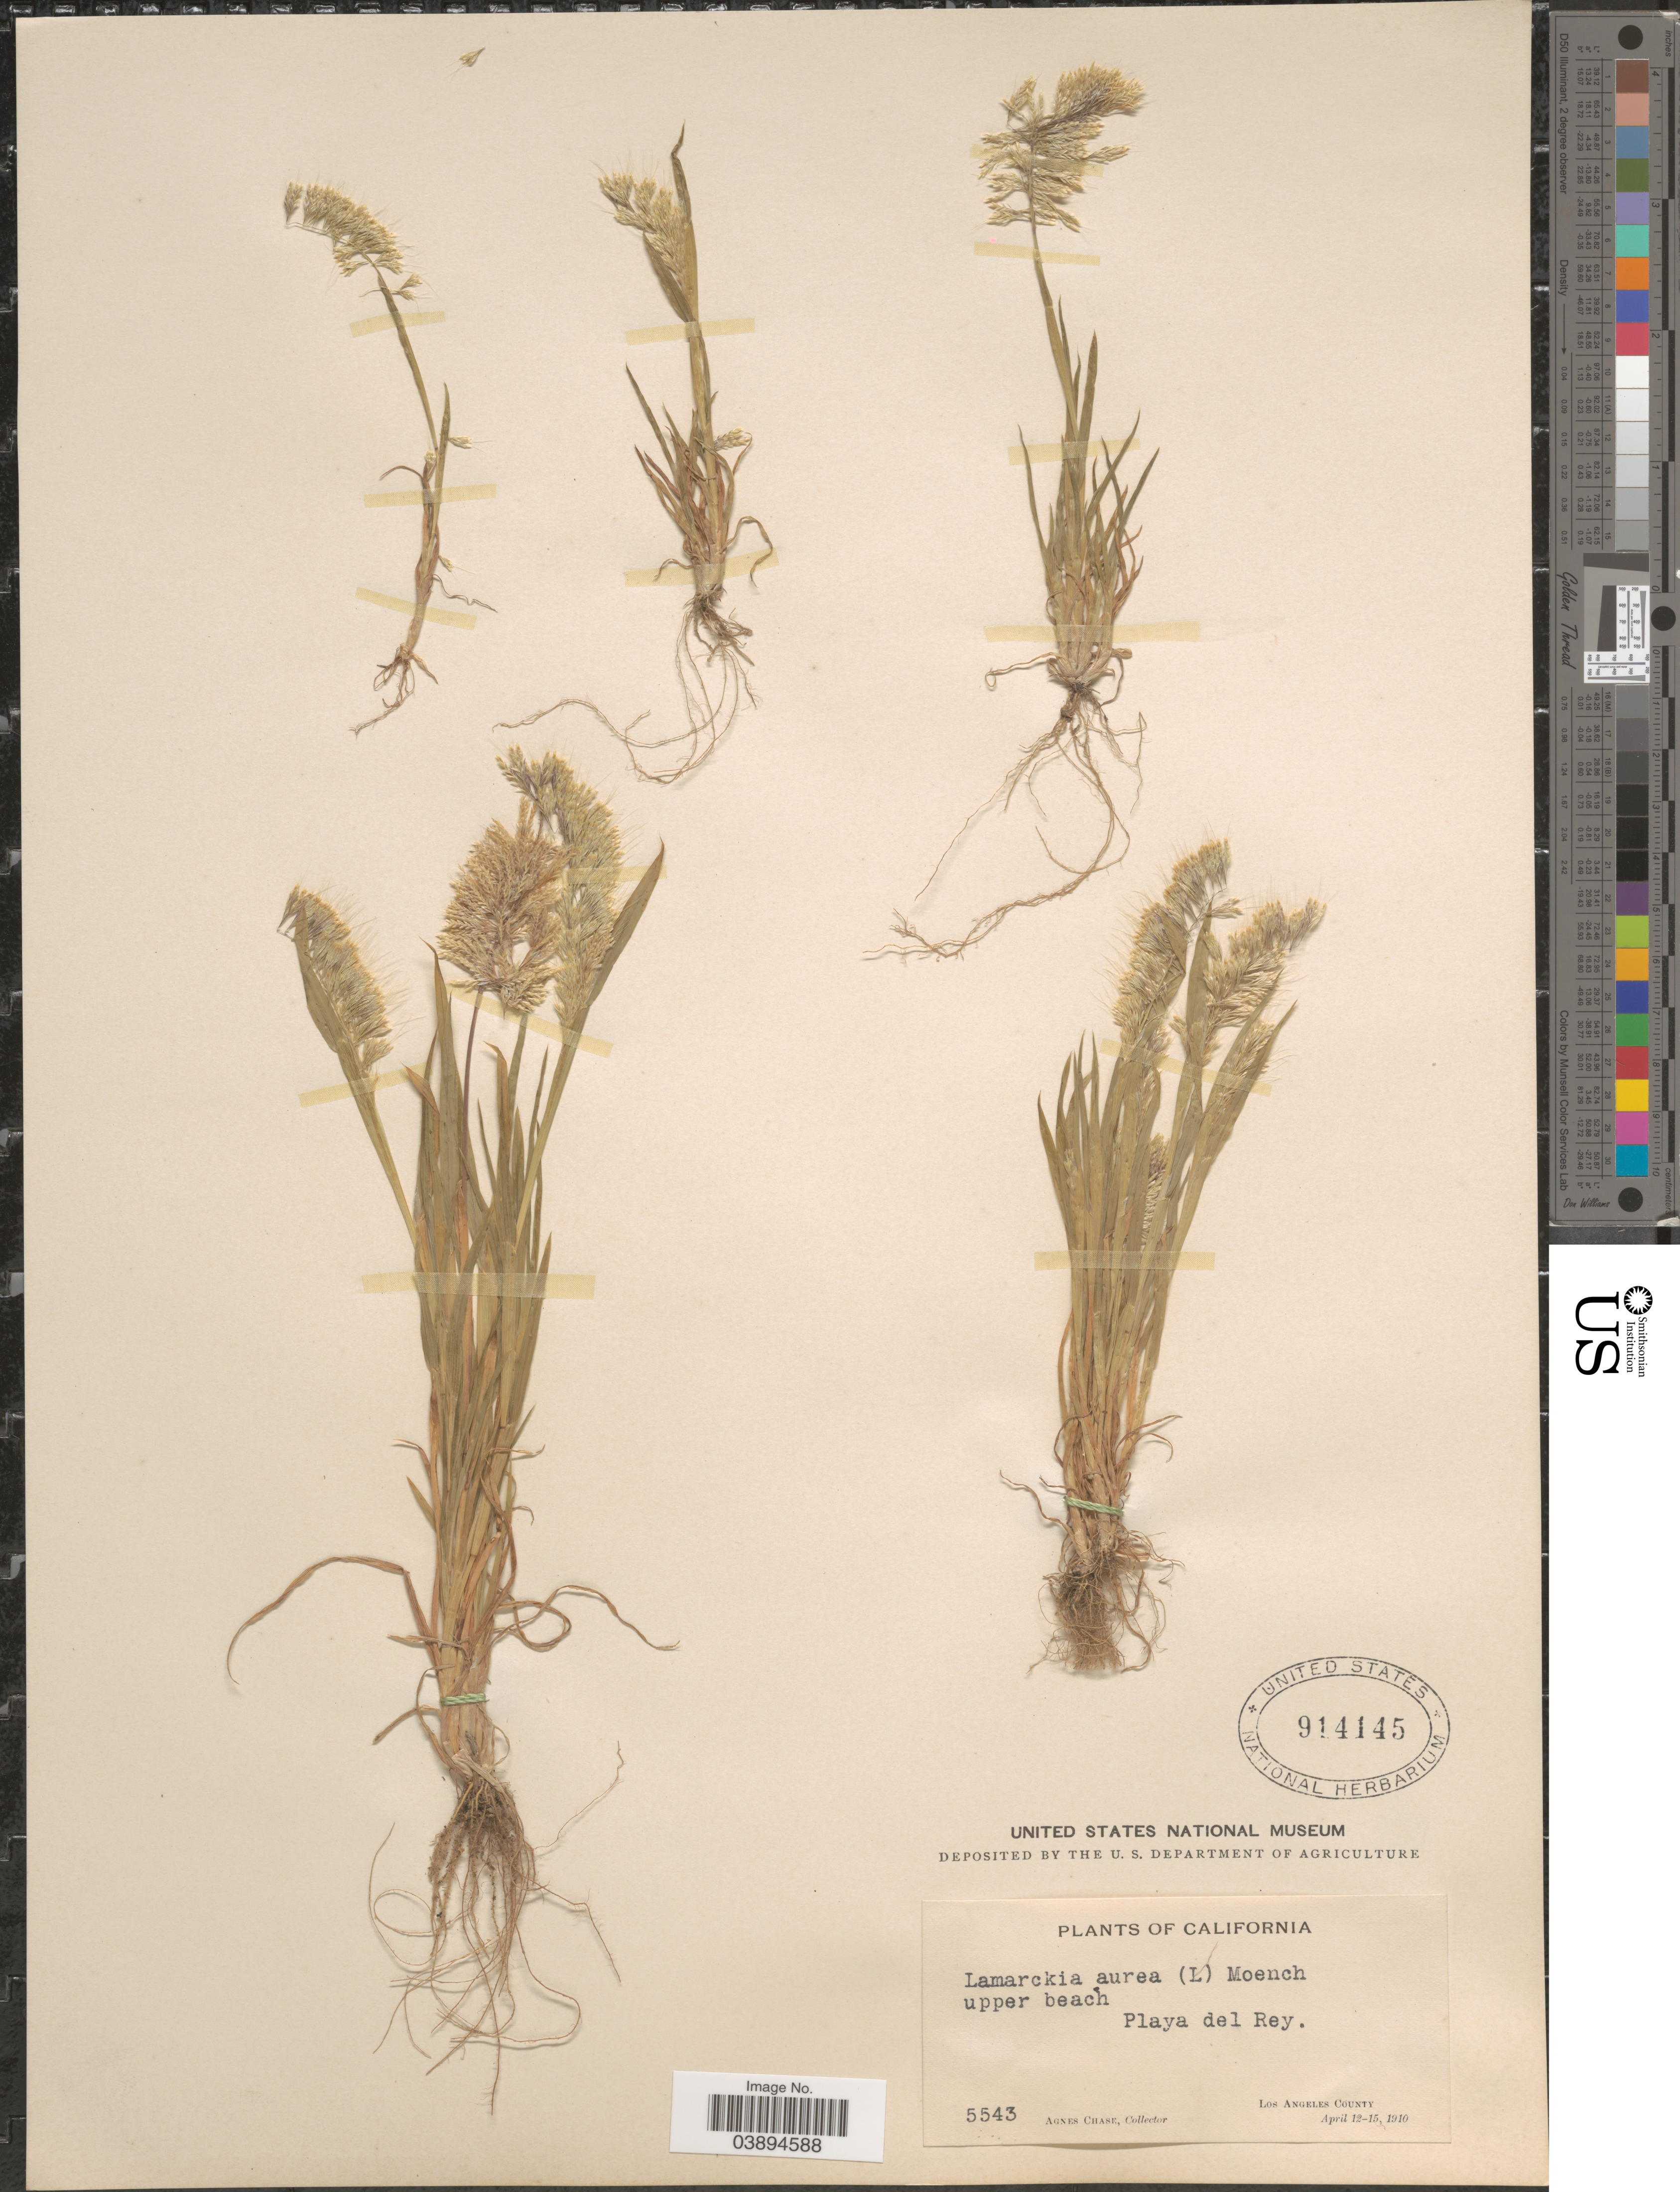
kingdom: Plantae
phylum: Tracheophyta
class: Liliopsida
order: Poales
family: Poaceae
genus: Lamarckia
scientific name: Lamarckia aurea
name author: (L.) Moench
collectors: A. Chase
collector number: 5543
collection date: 1910-04-12/1910-04-15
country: United States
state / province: California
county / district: Los Angeles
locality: Upper beach. Playa del Rey. Los Angeles County.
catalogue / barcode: US 914145